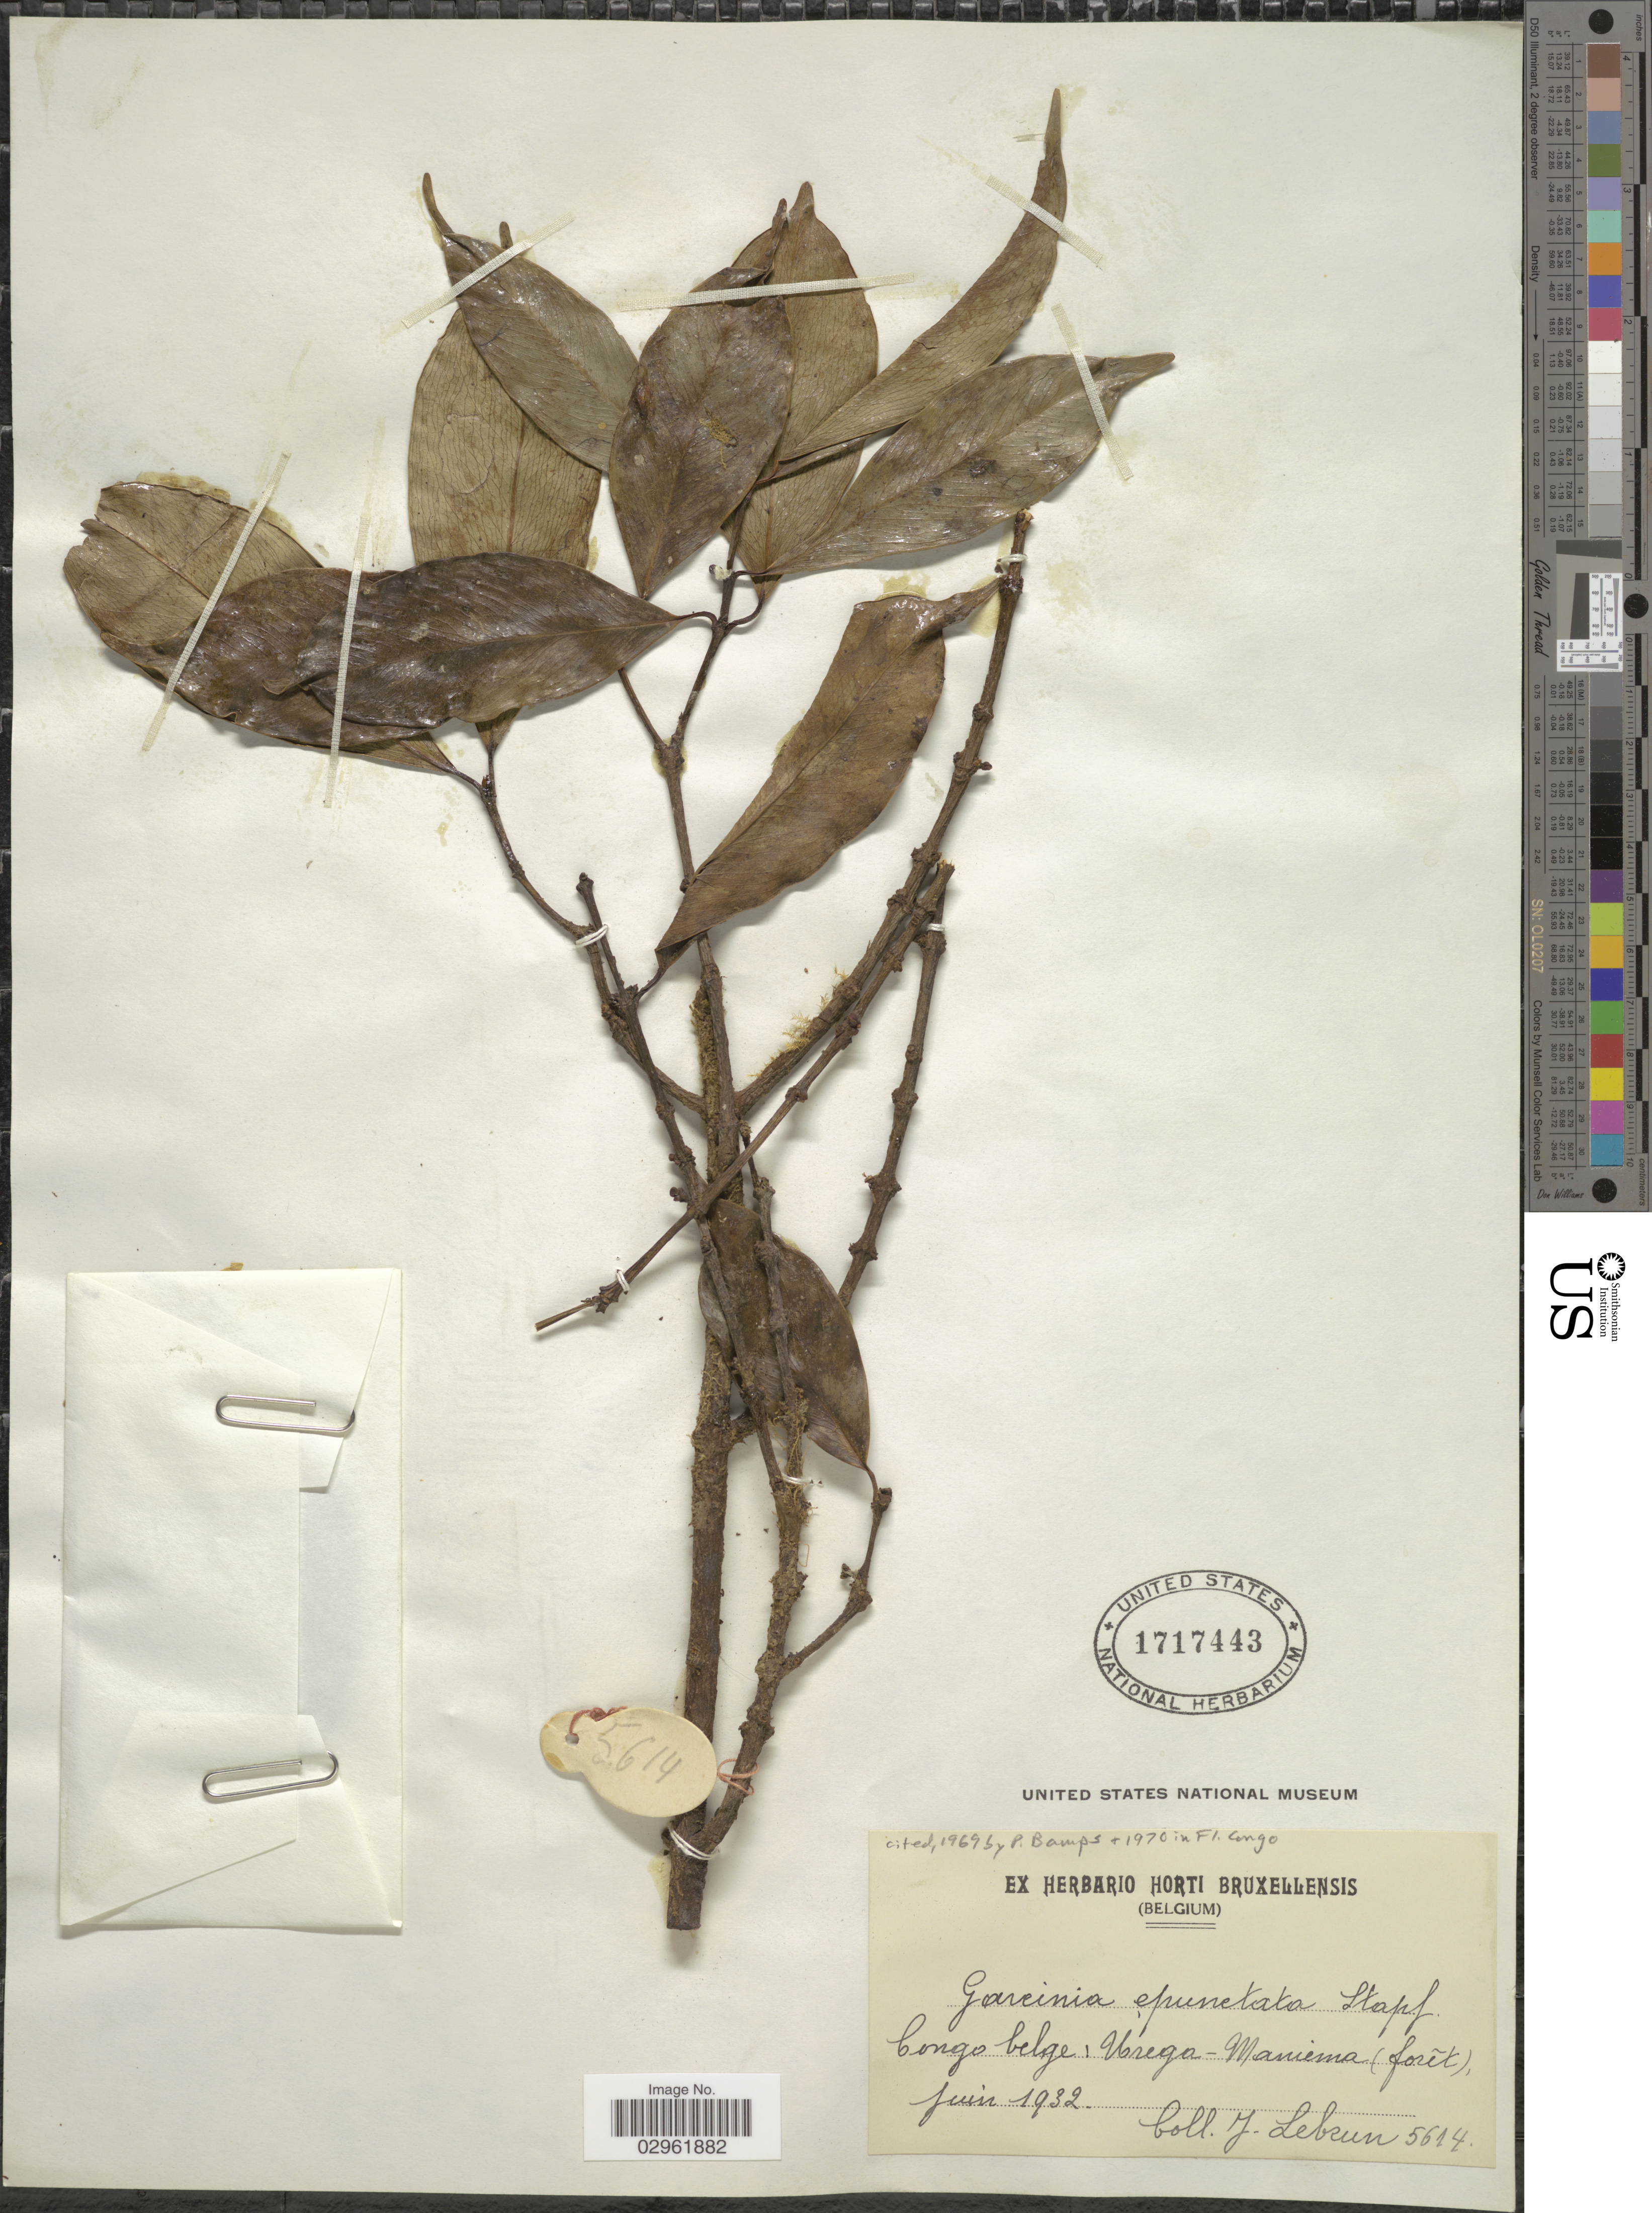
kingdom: Plantae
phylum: Tracheophyta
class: Magnoliopsida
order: Malpighiales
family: Clusiaceae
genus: Garcinia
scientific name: Garcinia epunctata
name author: Stapf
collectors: J. A. Lebrun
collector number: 5614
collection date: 1932-06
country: Congo, Democratic Republic of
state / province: Maniema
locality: Congo belge: Urega-Maniema.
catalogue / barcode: US 1717443